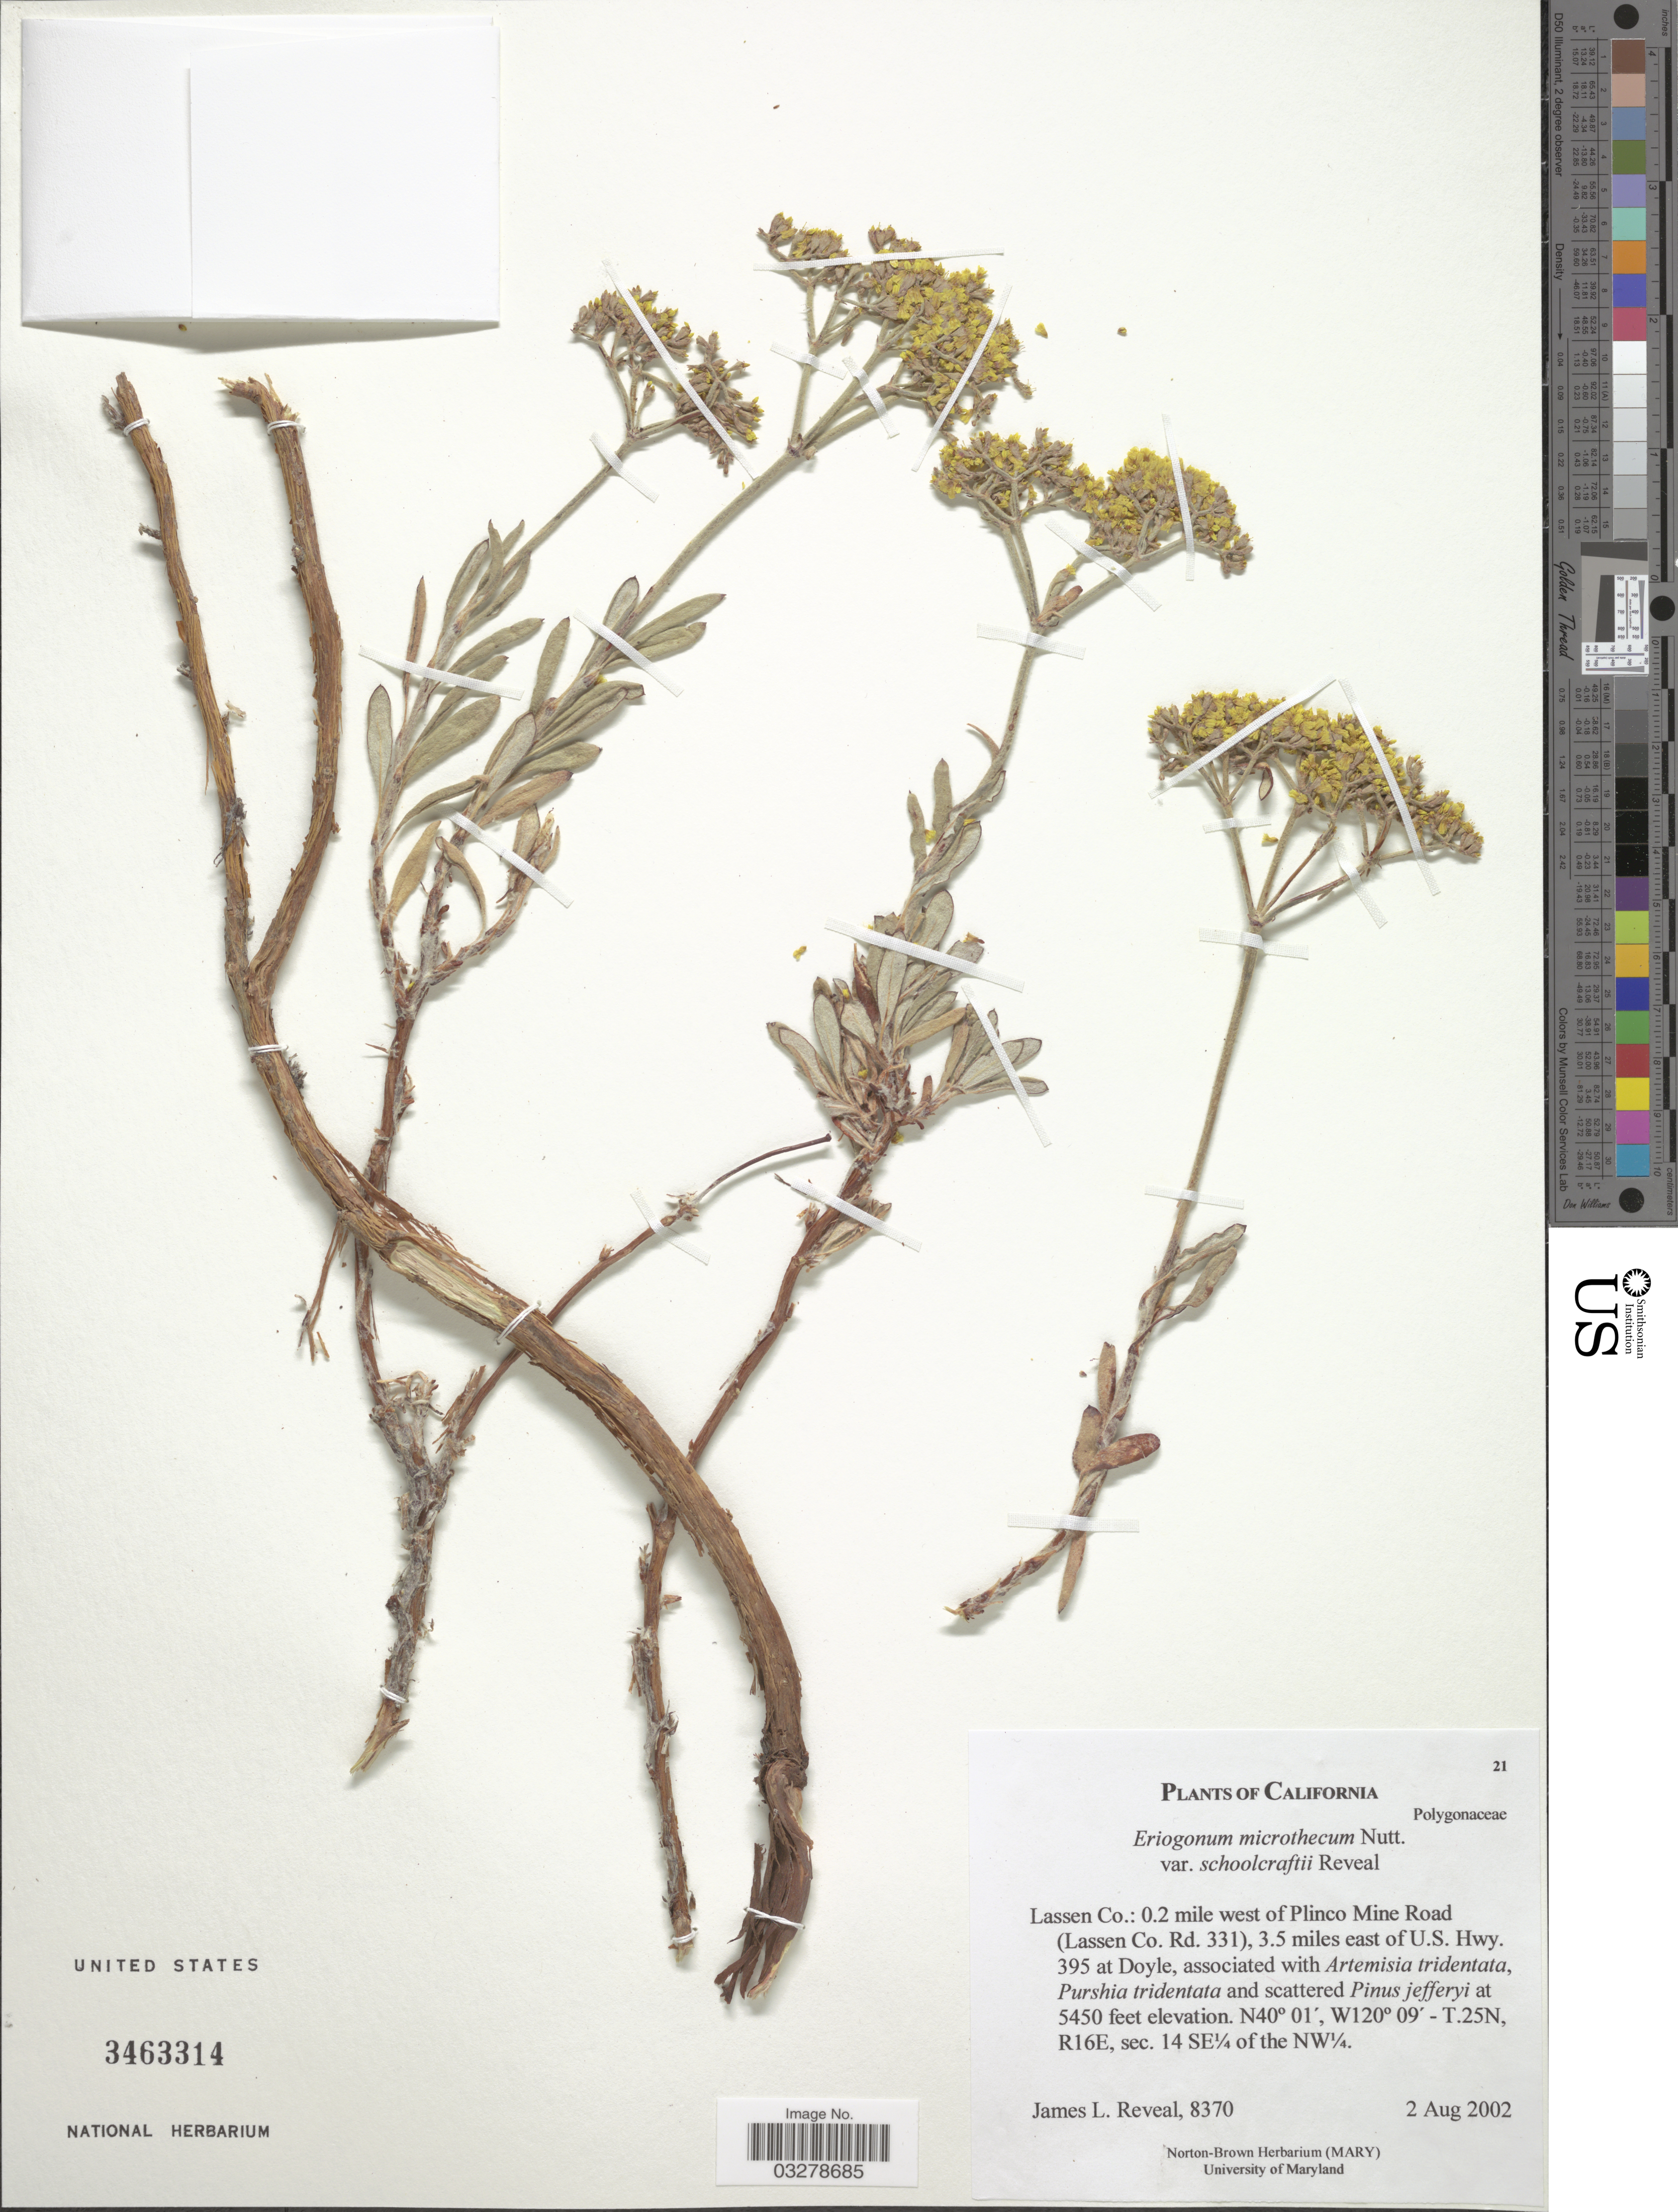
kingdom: Plantae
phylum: Tracheophyta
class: Magnoliopsida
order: Caryophyllales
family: Polygonaceae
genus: Eriogonum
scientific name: Eriogonum microtheca var. schoolcraftii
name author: Reveal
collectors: J. L. Reveal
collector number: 8370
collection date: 2002-08-02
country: United States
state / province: California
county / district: Lassen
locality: Lassen Co.: 0.2 mile west of Plinco Mine Road (Lassen Co. Rd. 331), 3.5 miles east of U.S. Hwy. 395 at Doyle, T.25N, R16E, sec. 14 SE¼ of the NW¼.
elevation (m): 1661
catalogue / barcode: US 3463314